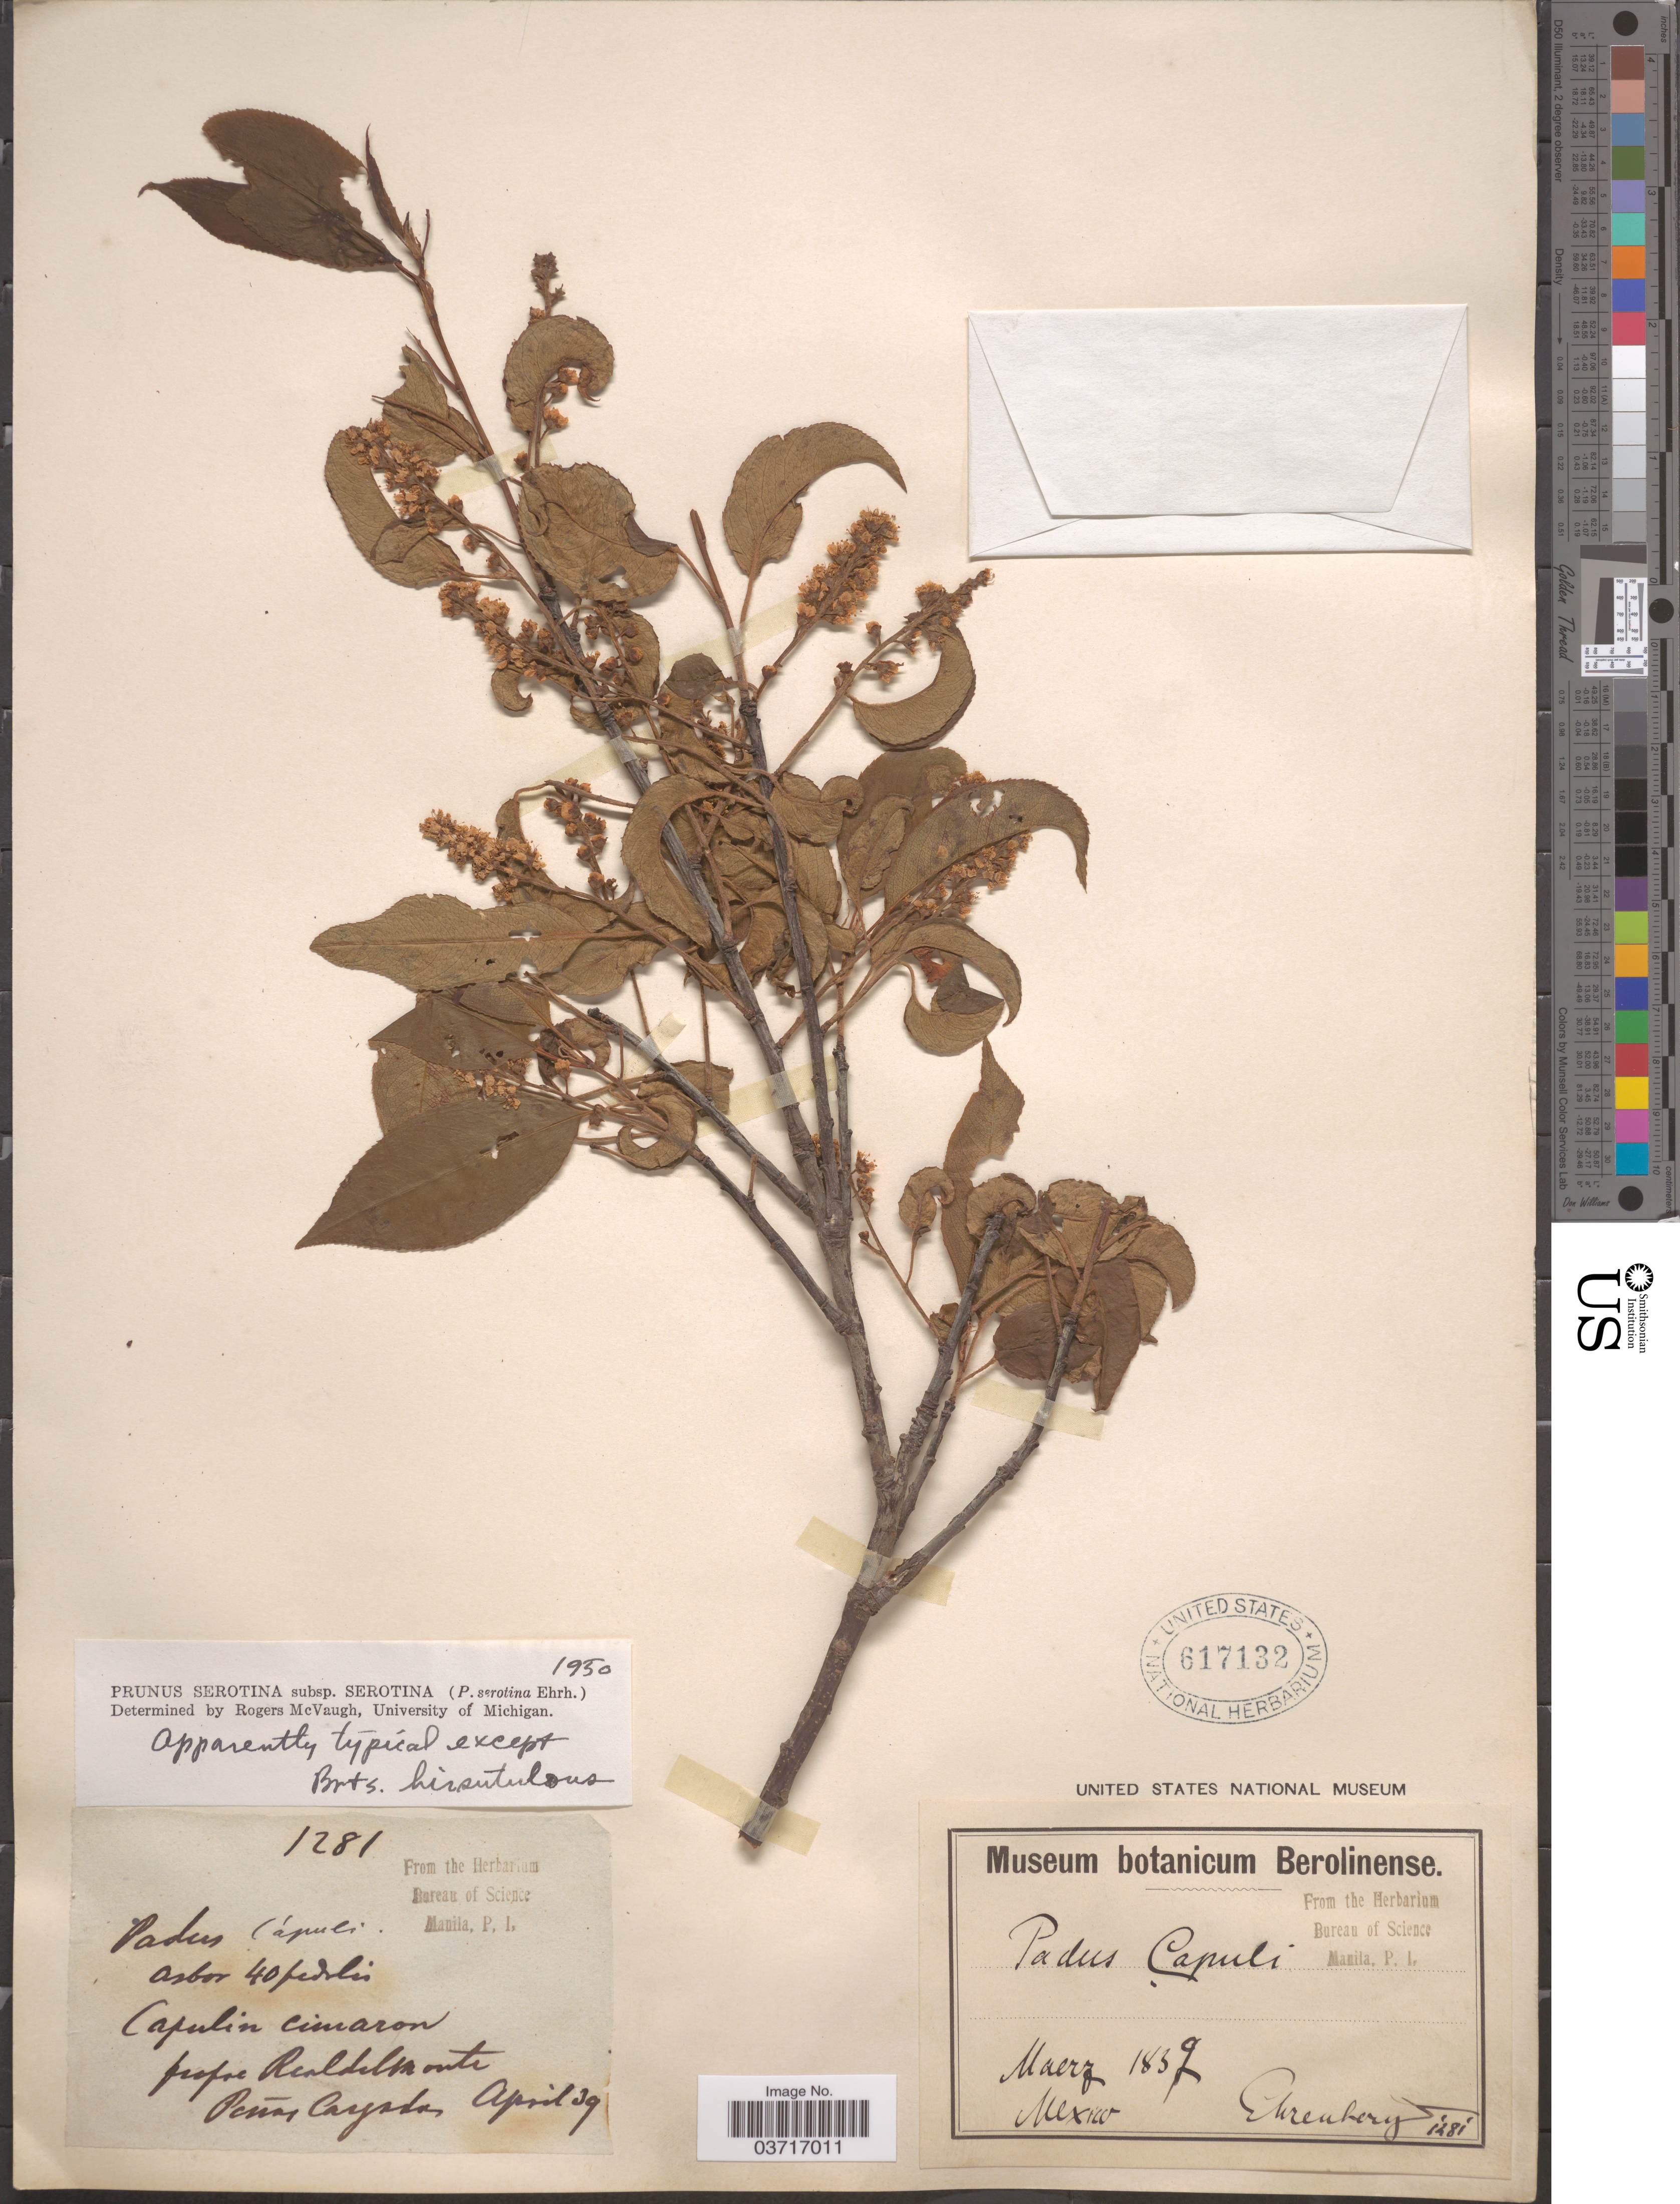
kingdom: Plantae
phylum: Tracheophyta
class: Magnoliopsida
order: Rosales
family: Rosaceae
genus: Prunus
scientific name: Prunus serotina var. serotina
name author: Ehrh.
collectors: -. Ehrenberg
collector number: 1281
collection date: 1839-03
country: Mexico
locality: Capulin cimaron. Propoe Realdelta onte Peñas Cargadas.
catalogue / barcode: US 617132